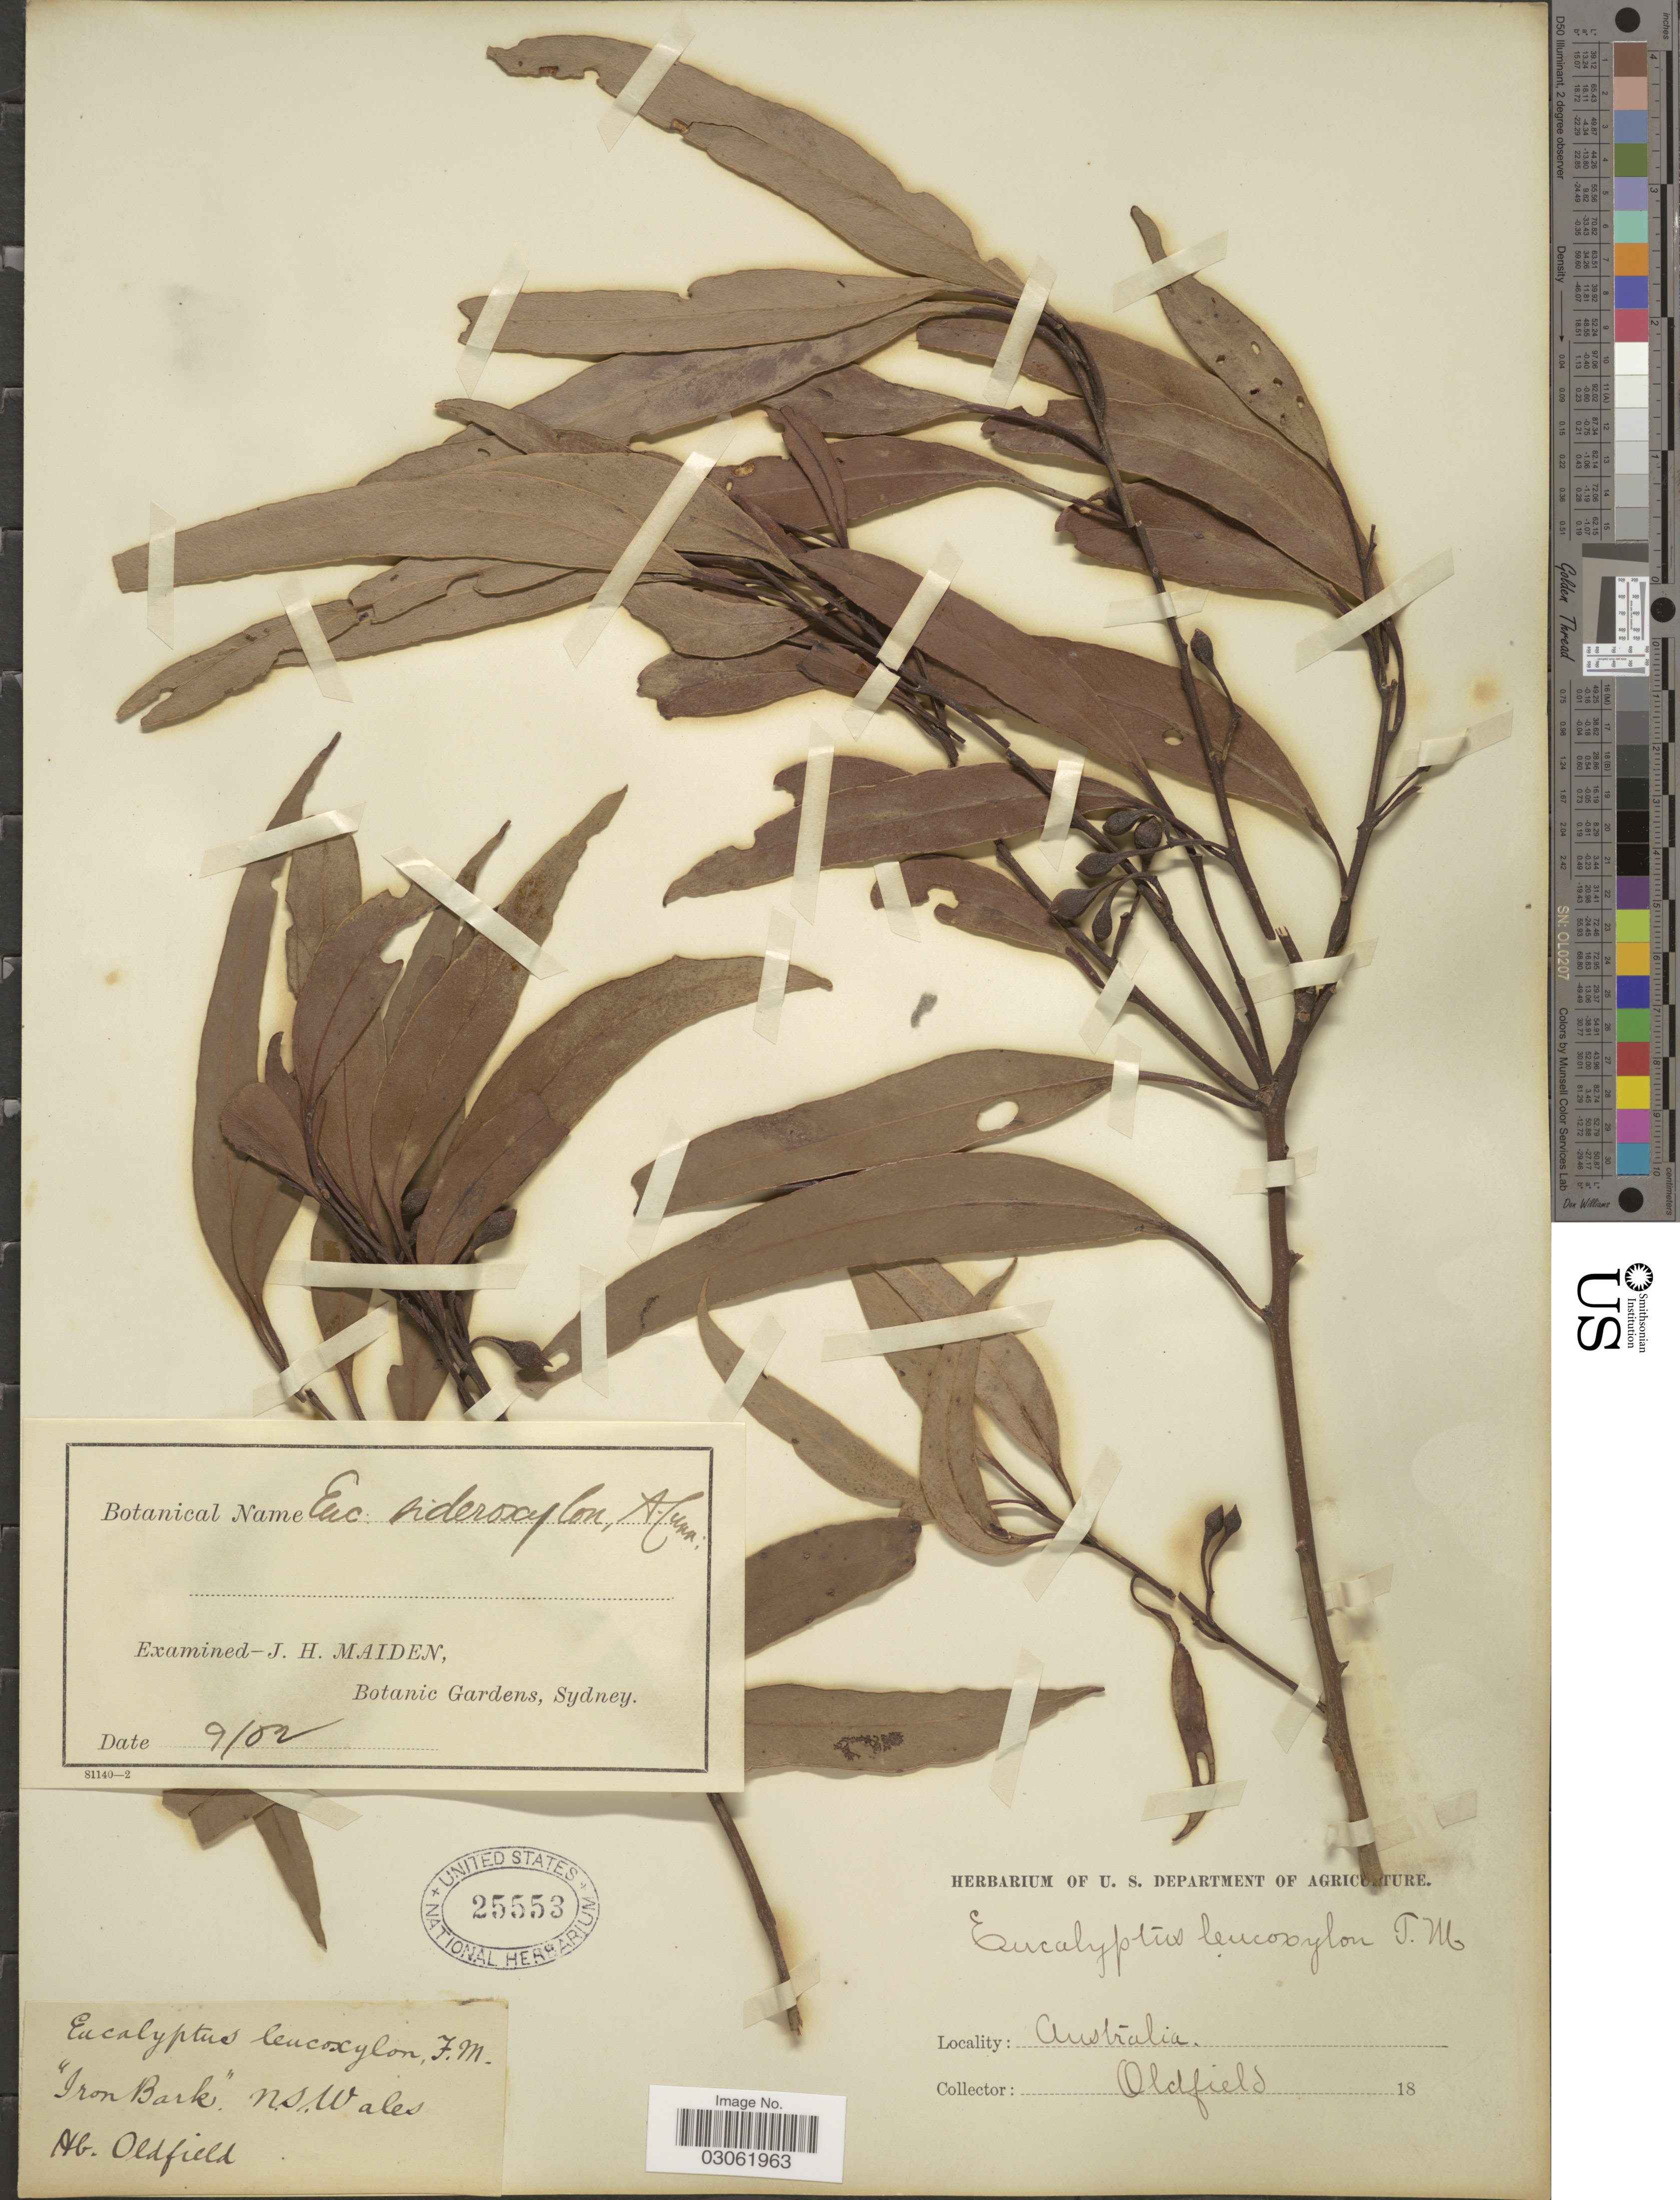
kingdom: Plantae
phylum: Tracheophyta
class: Magnoliopsida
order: Myrtales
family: Myrtaceae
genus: Eucalyptus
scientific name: Eucalyptus sideroxylon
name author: A. Cunn. ex Woolls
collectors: A. Oldfield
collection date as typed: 18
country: Australia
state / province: New South Wales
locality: Iron Bark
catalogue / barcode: US 25553